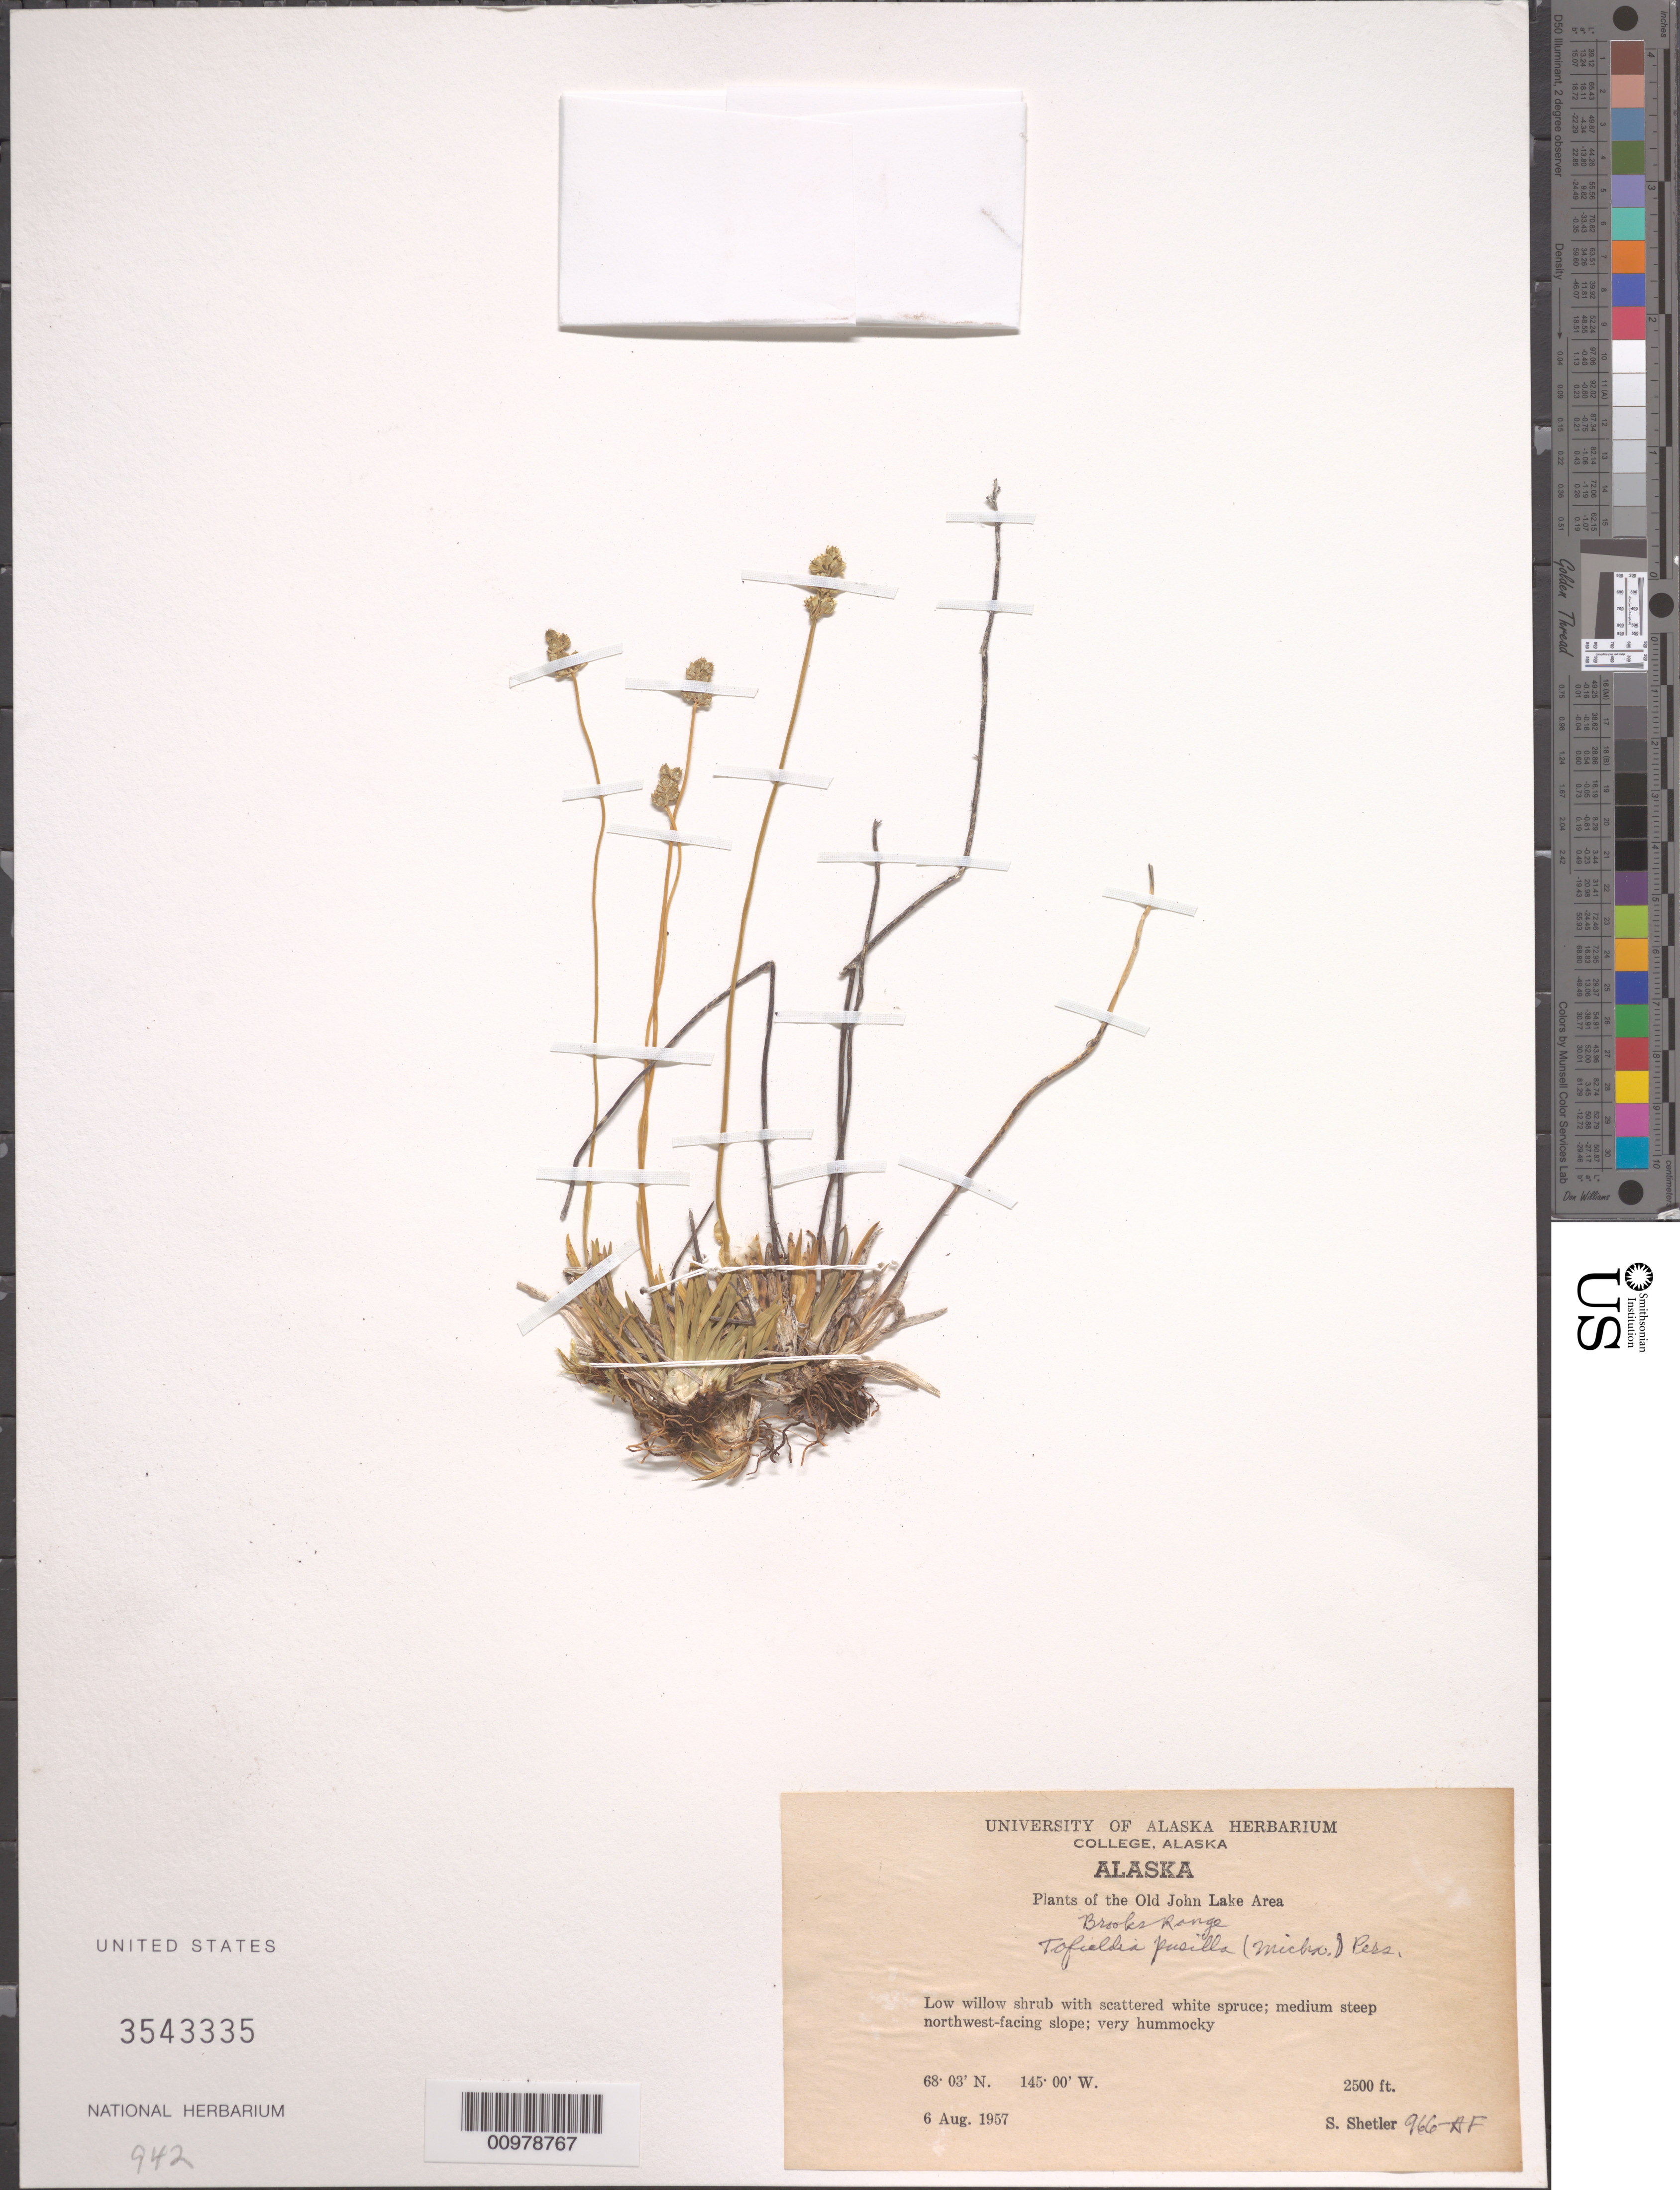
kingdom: Plantae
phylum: Tracheophyta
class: Liliopsida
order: Alismatales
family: Tofieldiaceae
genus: Tofieldia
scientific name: Tofieldia pusilla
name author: (Michx.) Pers.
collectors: S. Shetler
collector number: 966AF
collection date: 1957-08-06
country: United States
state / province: Alaska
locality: The Old John Lake Area. Brooks Range. Northwest-facing slope.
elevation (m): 762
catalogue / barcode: US 3543335